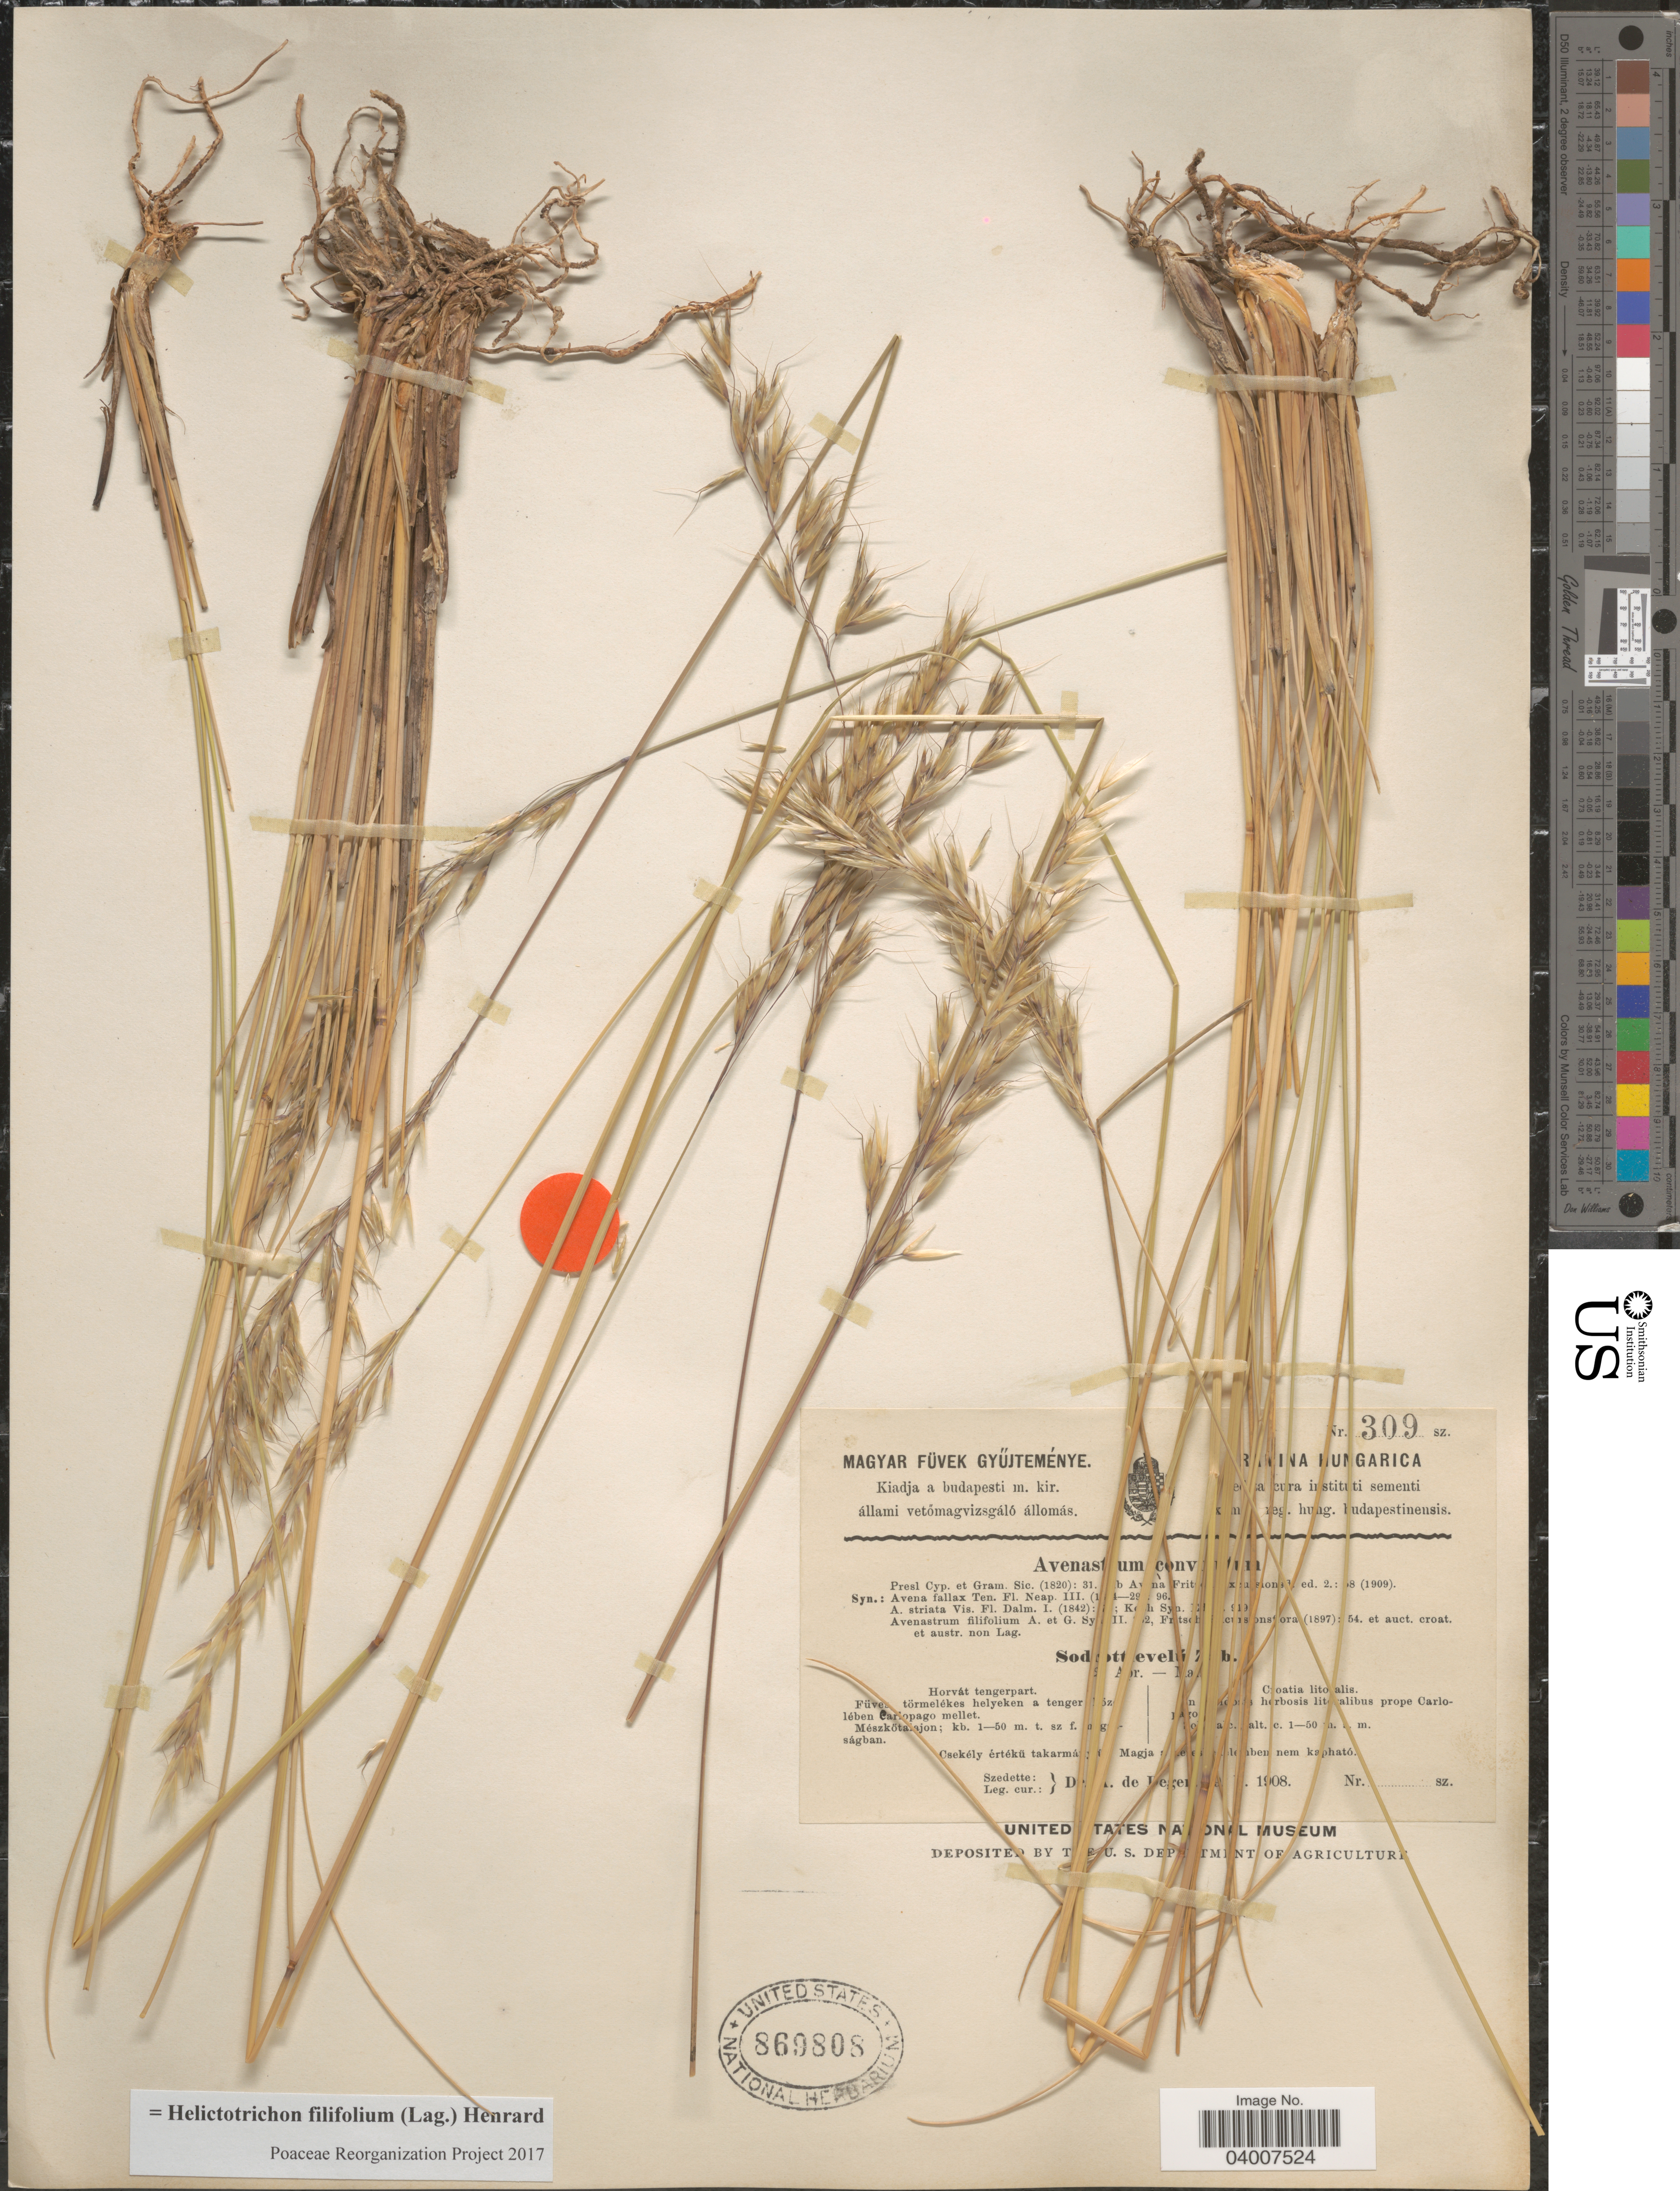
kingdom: Plantae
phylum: Tracheophyta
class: Liliopsida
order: Poales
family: Poaceae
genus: Helictotrichon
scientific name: Helictotrichon filifolium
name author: (Lag.) Henr.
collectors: A. Degen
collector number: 309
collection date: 1908-01-19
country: Croatia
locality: Croatia litoralis. [illegible text]herbosis litoralibus prope Carlo-[illegible text].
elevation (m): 1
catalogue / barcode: US 869808